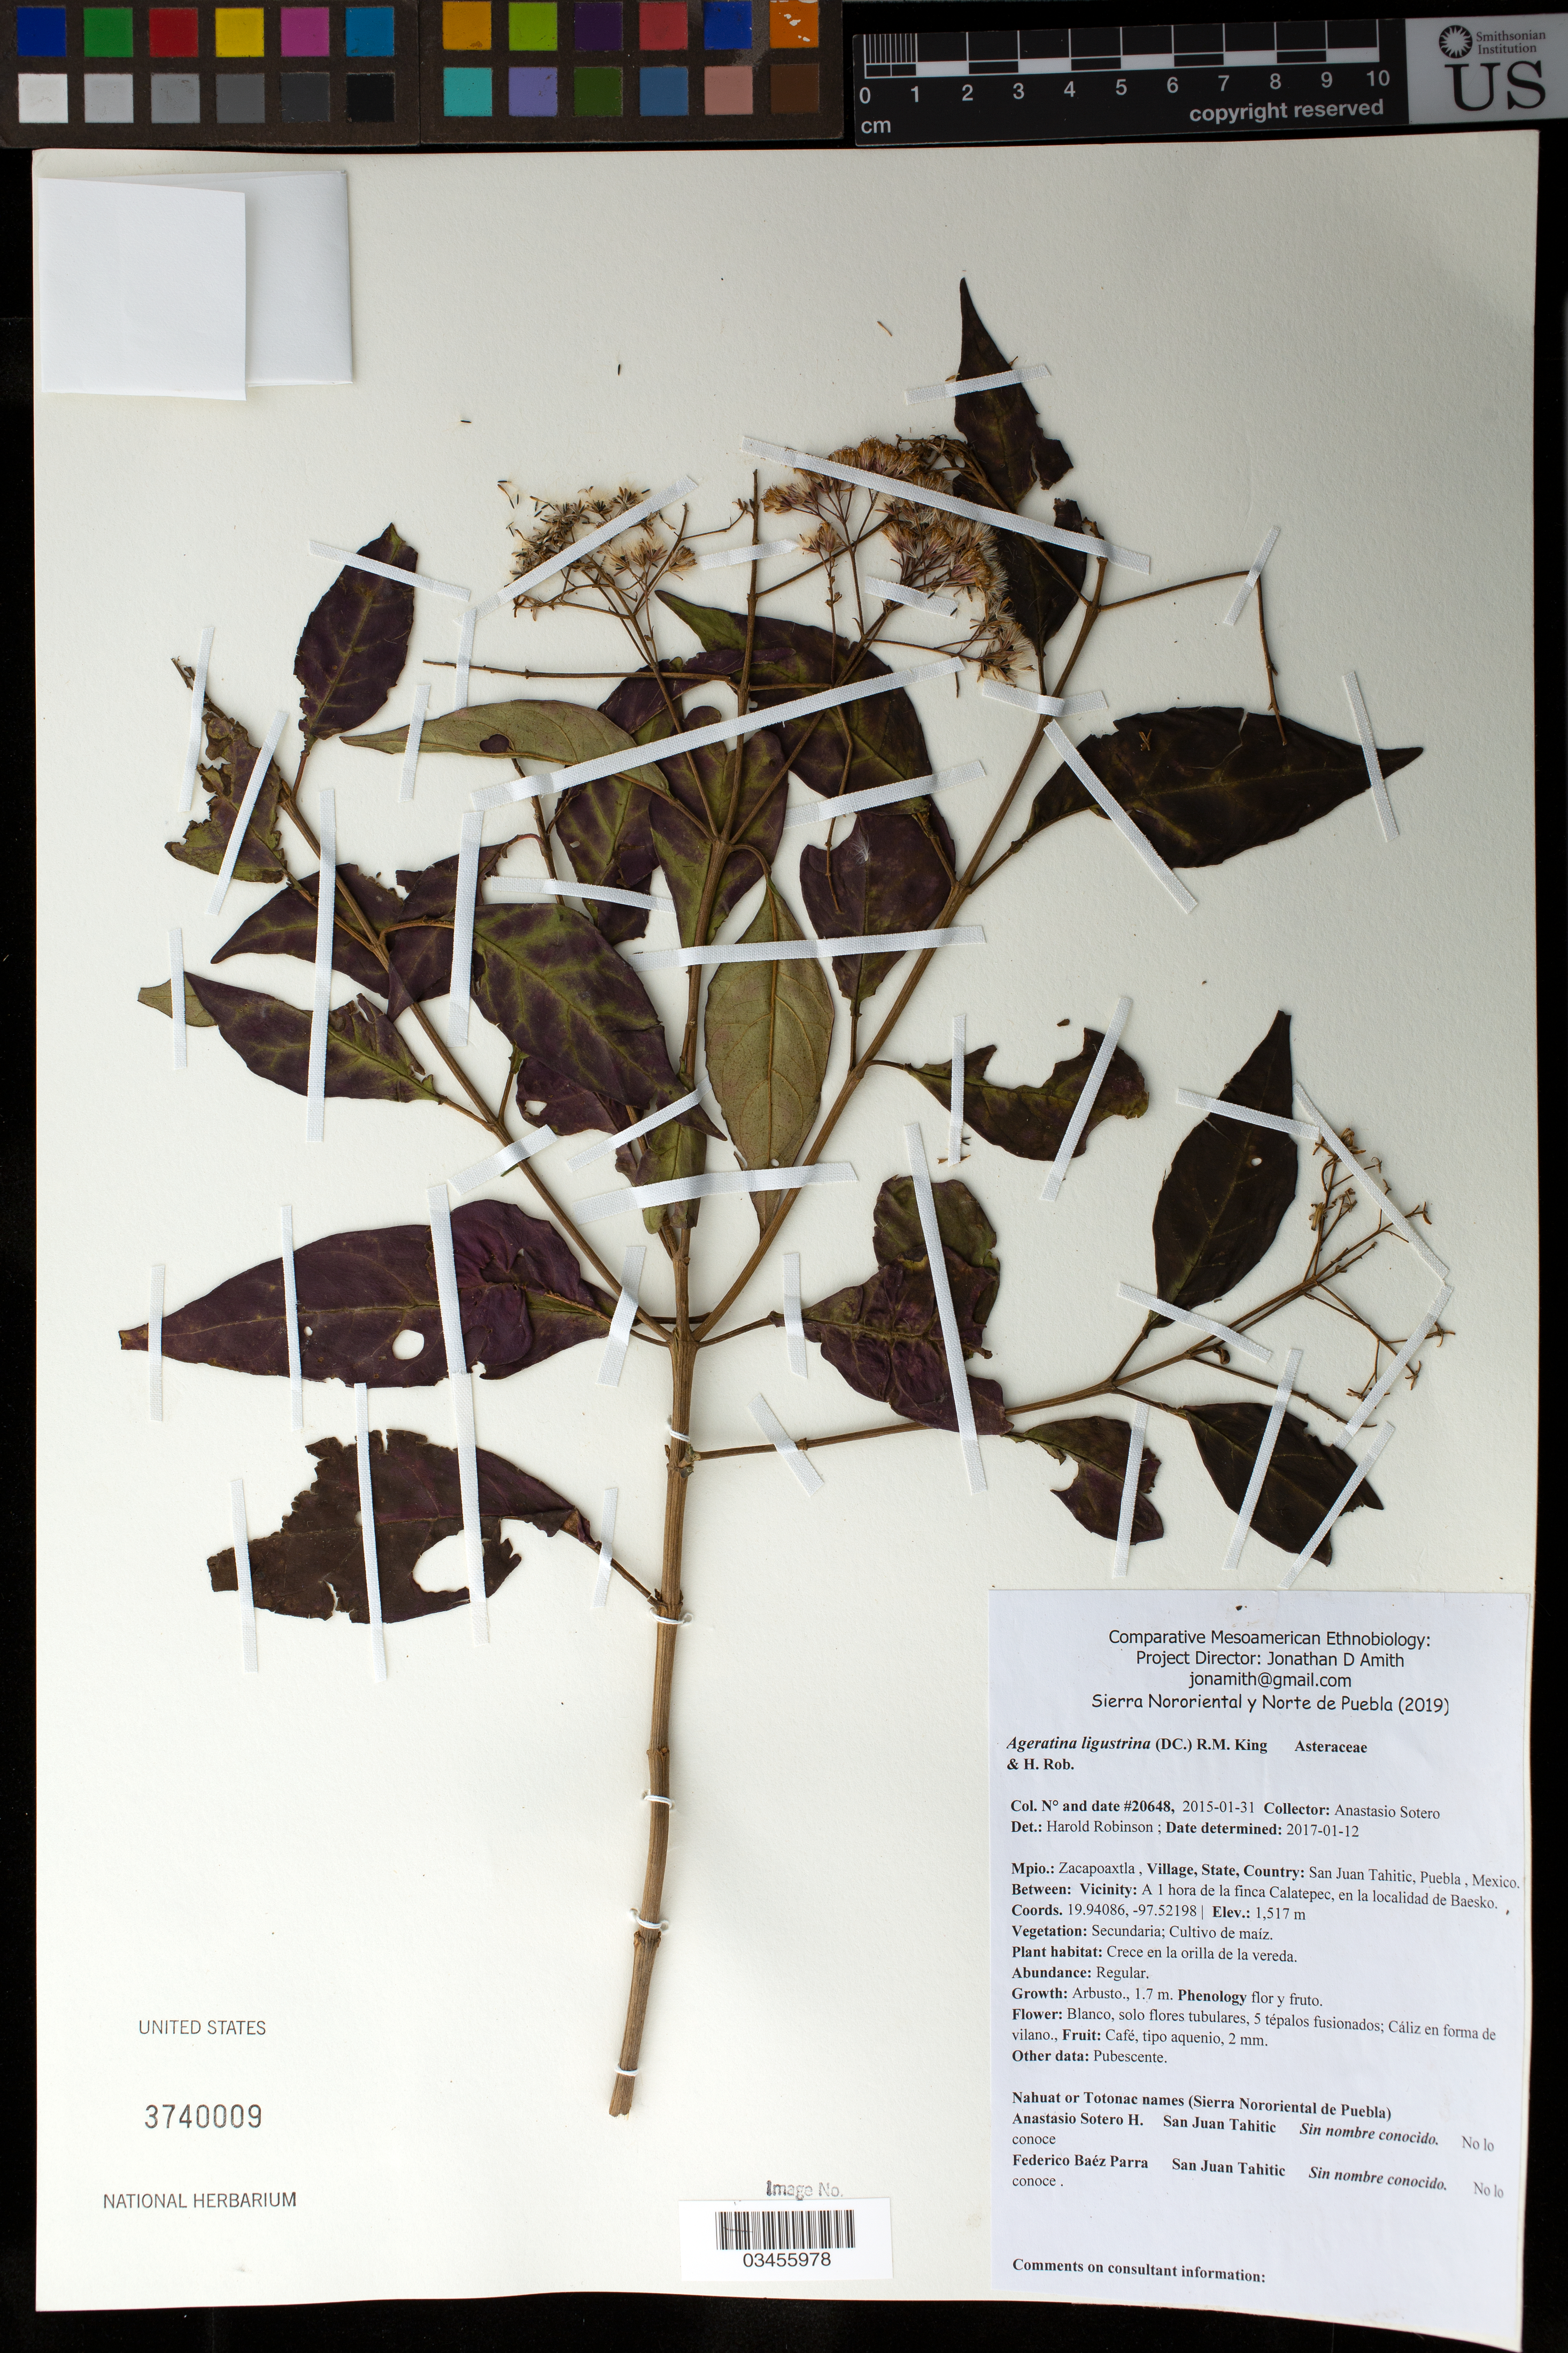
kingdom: Plantae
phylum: Tracheophyta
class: Magnoliopsida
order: Asterales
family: Asteraceae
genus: Ageratina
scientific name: Ageratina ligustrina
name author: (DC.) R.M. King & H. Rob.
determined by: Robinson, Harold E., (US)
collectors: A. Sotero H.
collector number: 20648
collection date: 2015-01-31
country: México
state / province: Puebla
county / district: Zacapoaxtla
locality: PUEBLO: San Juan Tahitic; LOCALIDAD EXACTA: A 1 hora de la finca Calatepec, en la localidad de Baesko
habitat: Cultivo de maíz | Crece en la orilla de la vereda.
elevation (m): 1517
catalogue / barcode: US 3740009